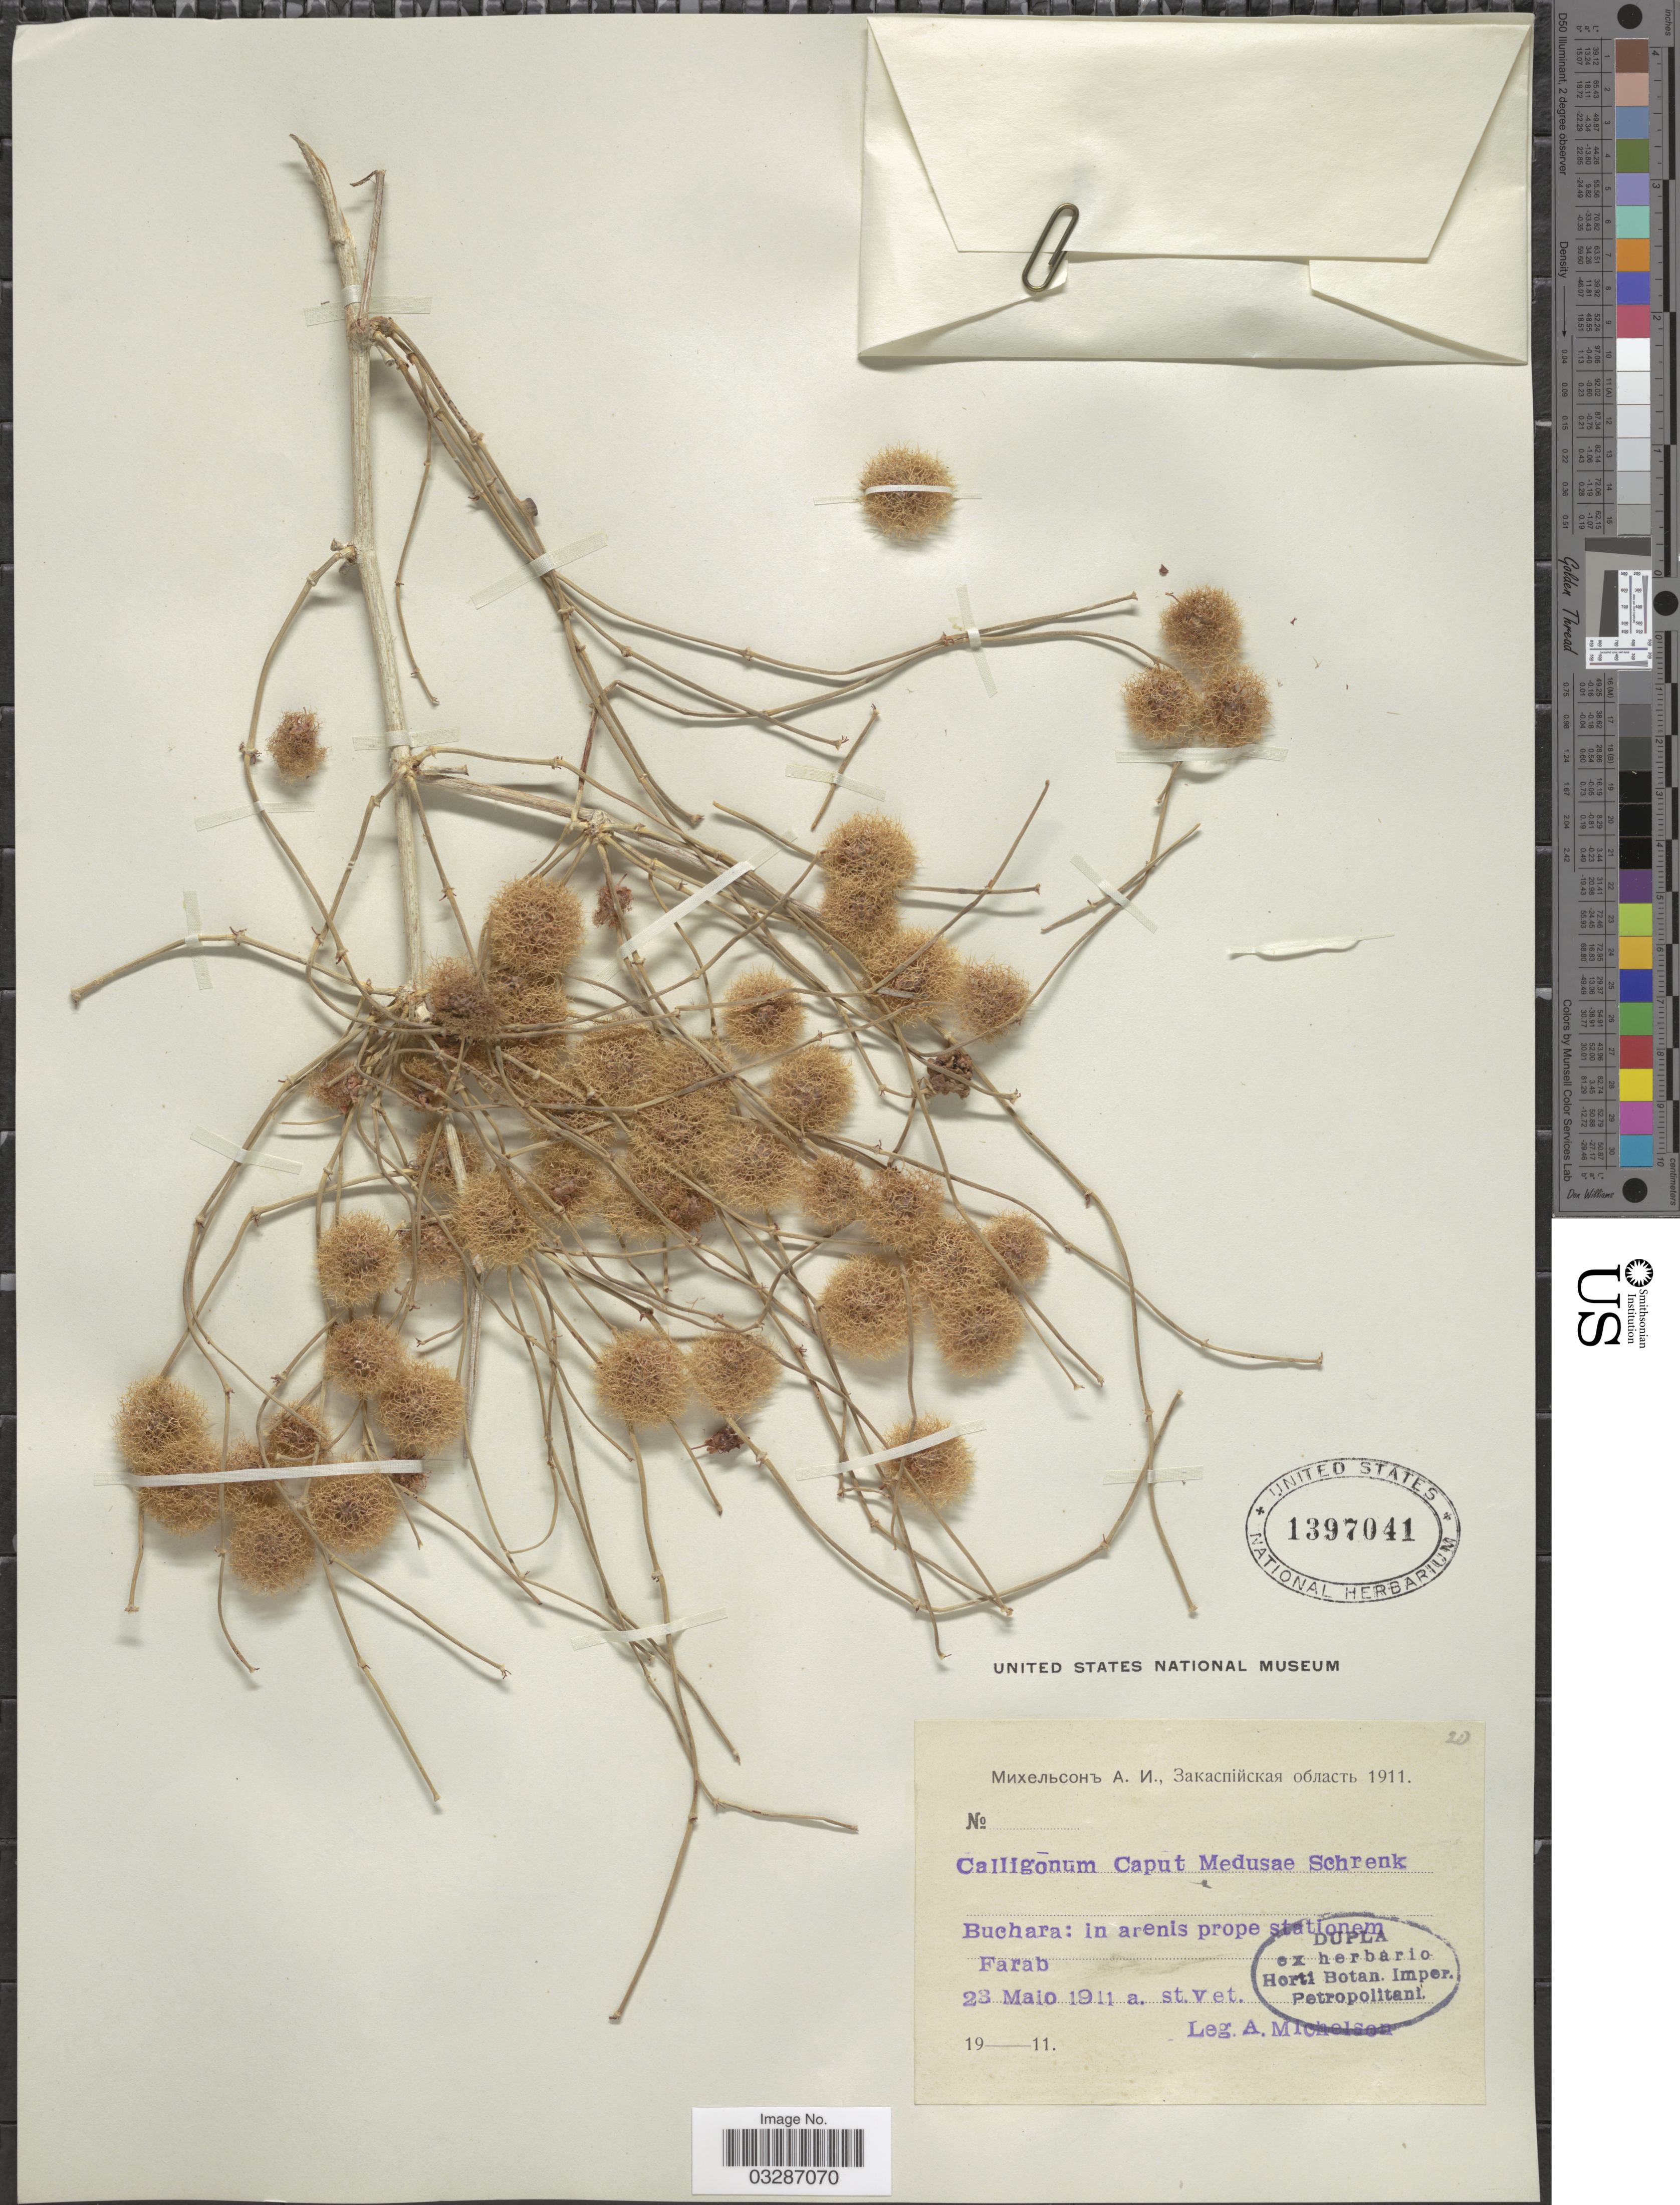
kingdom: Plantae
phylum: Tracheophyta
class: Magnoliopsida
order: Caryophyllales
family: Polygonaceae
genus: Calligonum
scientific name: Calligonum caput-medusae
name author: Schrenk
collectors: A. Michelson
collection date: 1911-05-23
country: Turkmenistan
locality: Buchara: in arenis prope stationem Farab.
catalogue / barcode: US 1397041